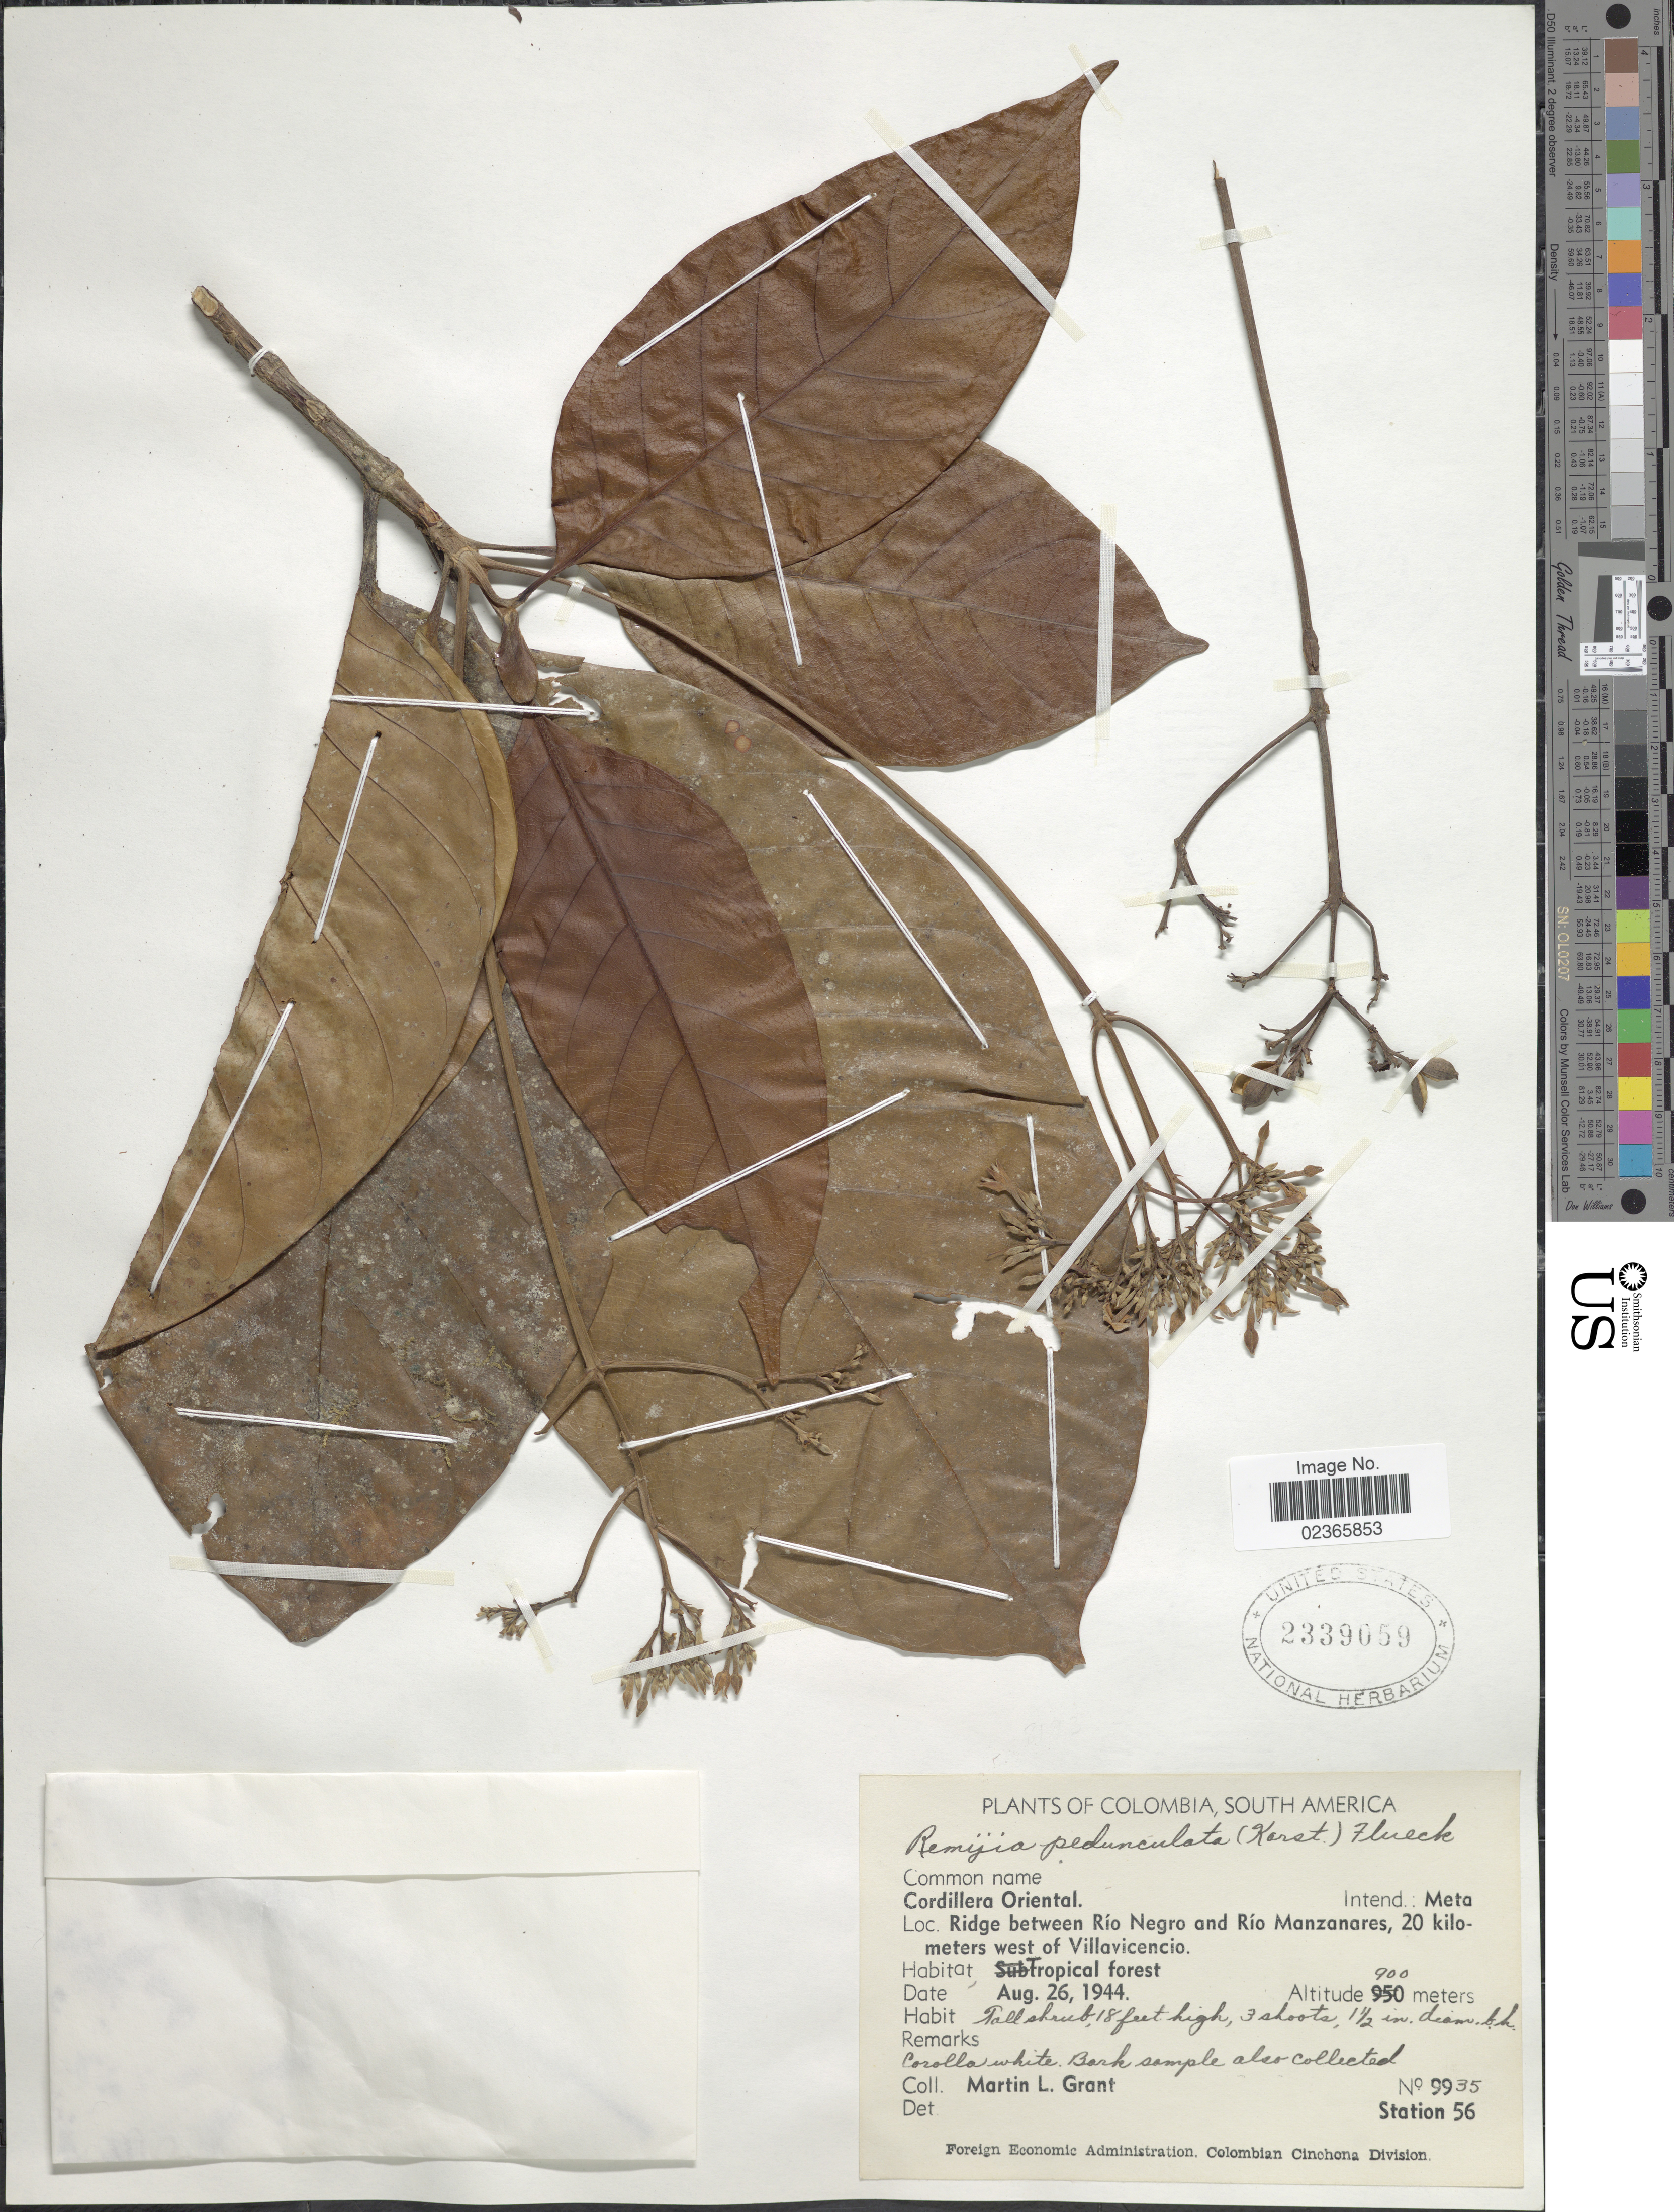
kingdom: Plantae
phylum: Tracheophyta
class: Magnoliopsida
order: Gentianales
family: Rubiaceae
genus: Remijia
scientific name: Remijia pedunculata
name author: (H. Karst.) Fluck.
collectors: M. L. Grant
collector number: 9935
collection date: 1944-08-26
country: Colombia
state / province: Meta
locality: Cordillera Oriental, Ridge between Rio Negro and Rio Manzanares, 20 kilometers west of Villavicencio, Station 56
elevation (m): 900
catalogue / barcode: US 2339059